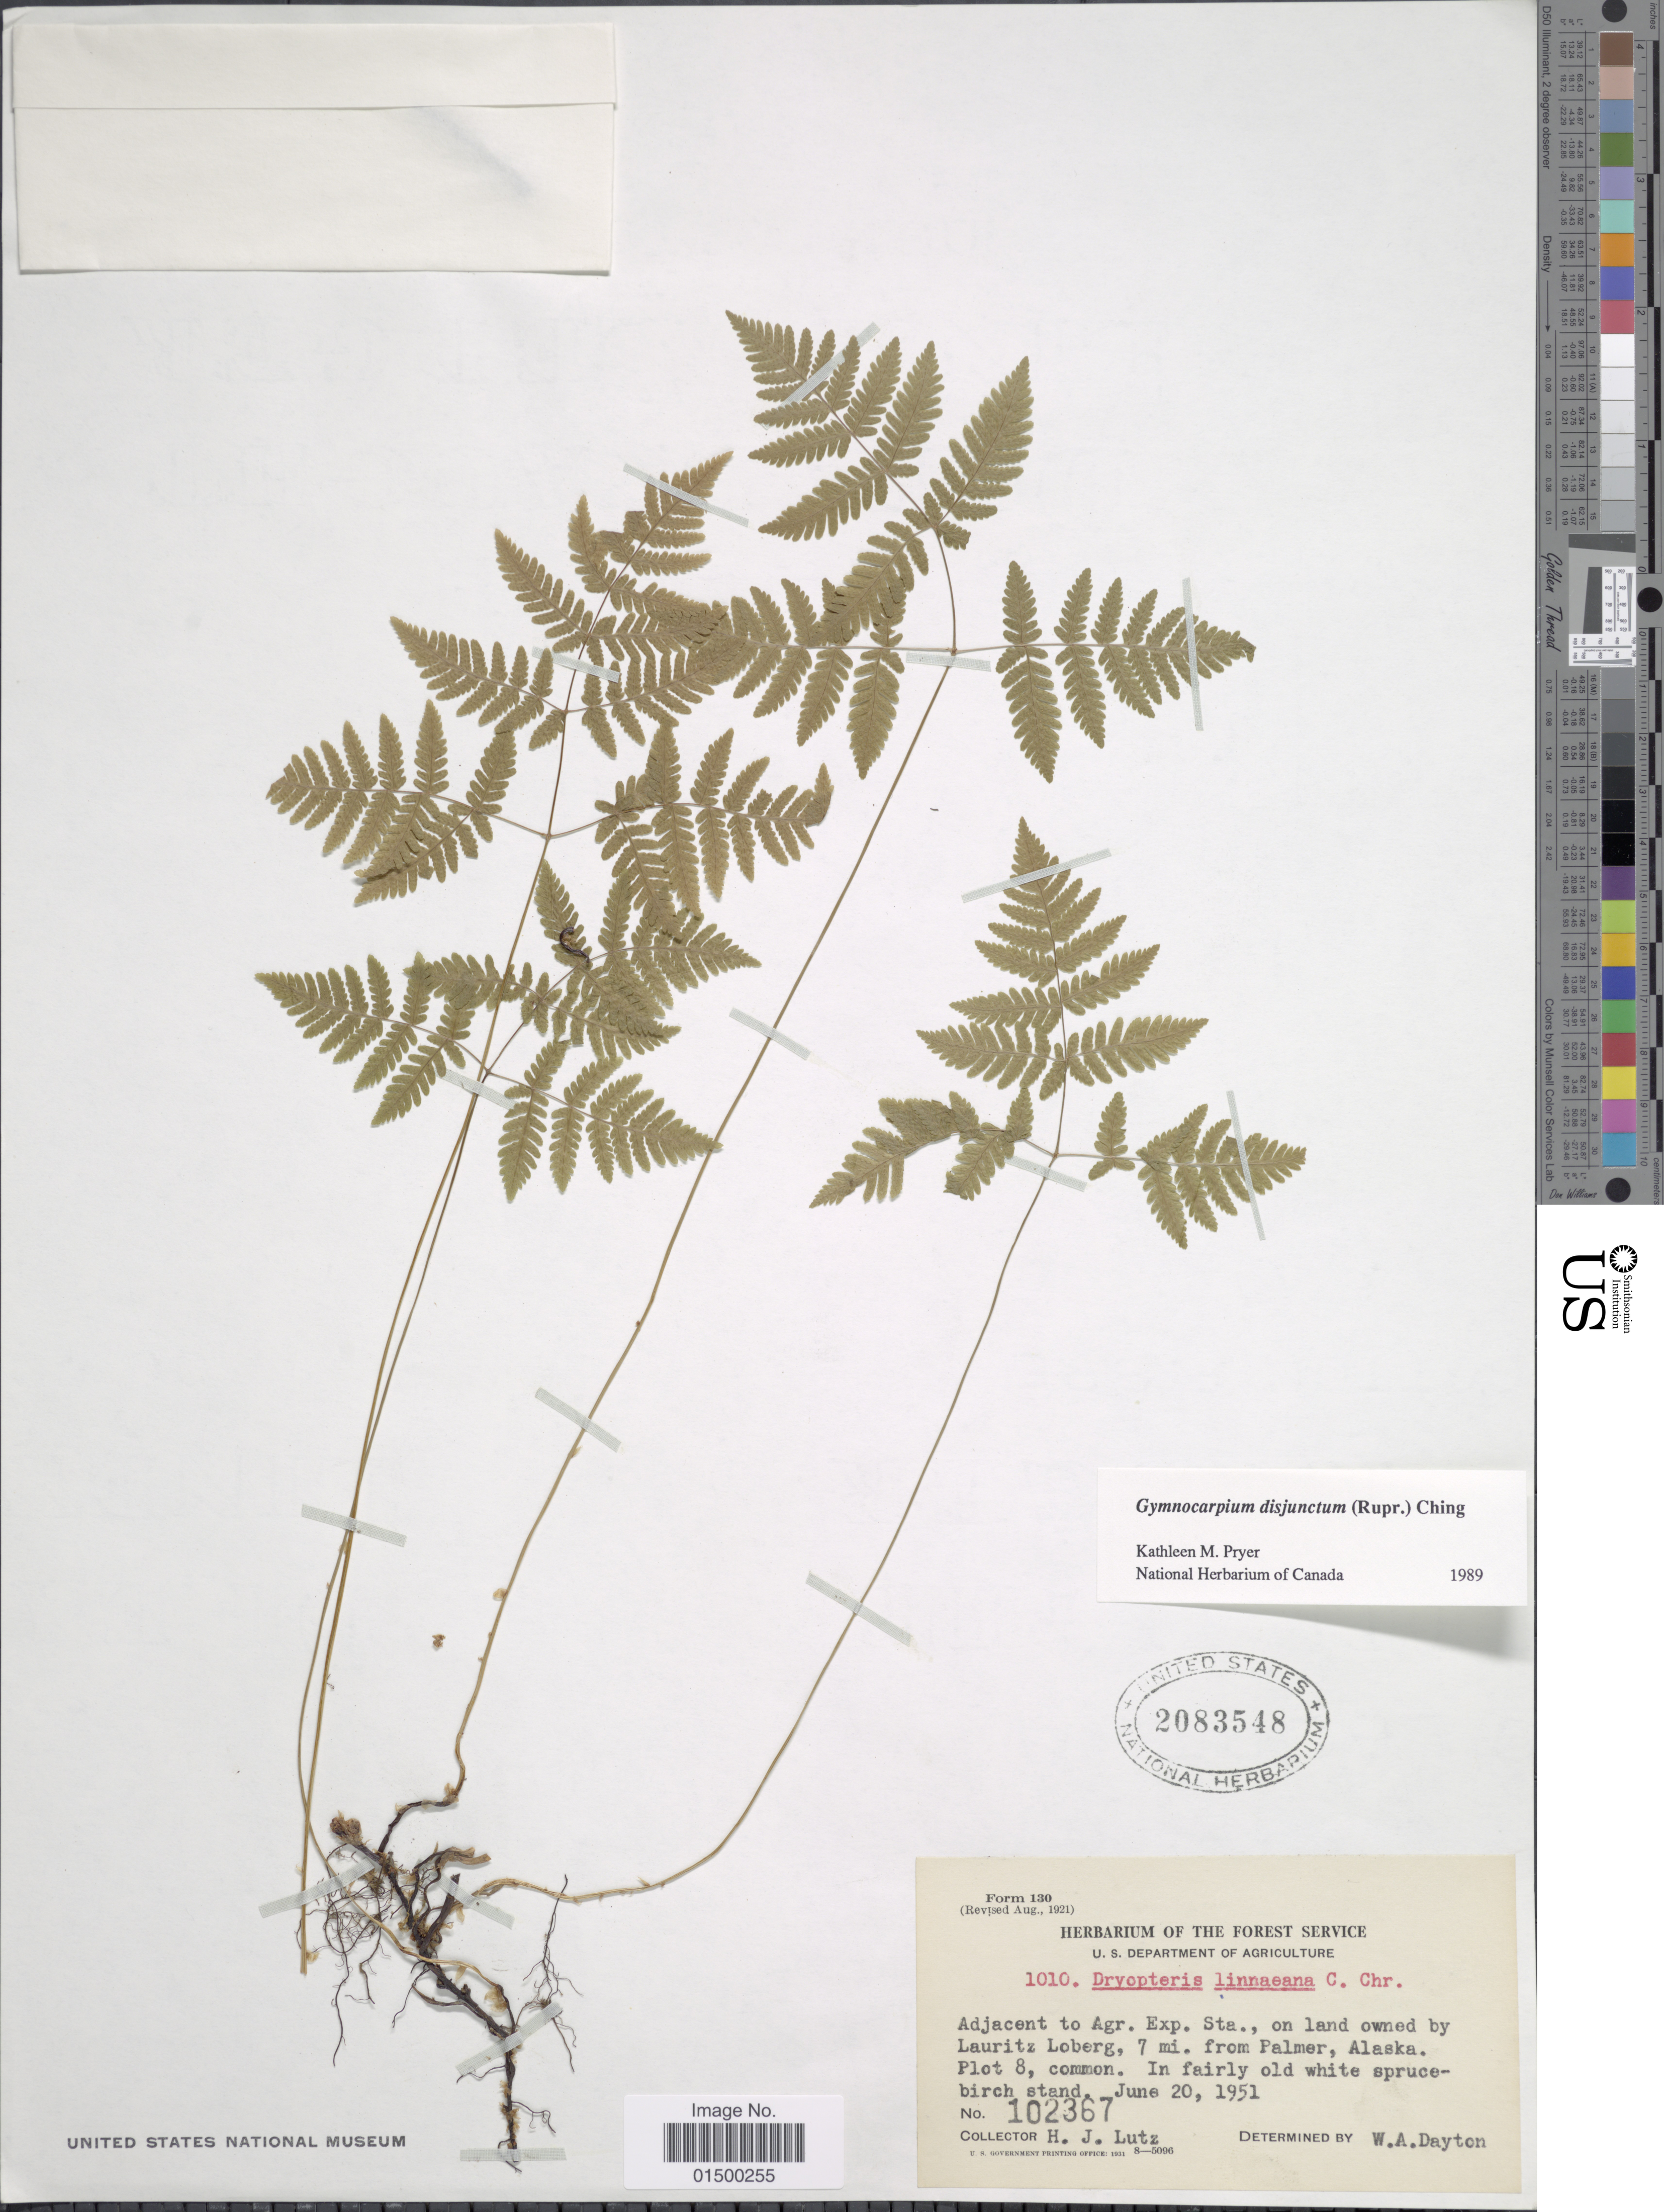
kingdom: Plantae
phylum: Tracheophyta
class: Polypodiopsida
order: Polypodiales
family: Cystopteridaceae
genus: Gymnocarpium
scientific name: Gymnocarpium disjunctum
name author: (Rupr.) Ching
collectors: H. J. Lutz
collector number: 102367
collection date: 1951-06-20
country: United States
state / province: Alaska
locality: Adjacent to Agr. Exp. Sta., on land owned by Lauritz Loberg, 7 mi. from Palmer, Alaska, Plot 8.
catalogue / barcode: US 2083548